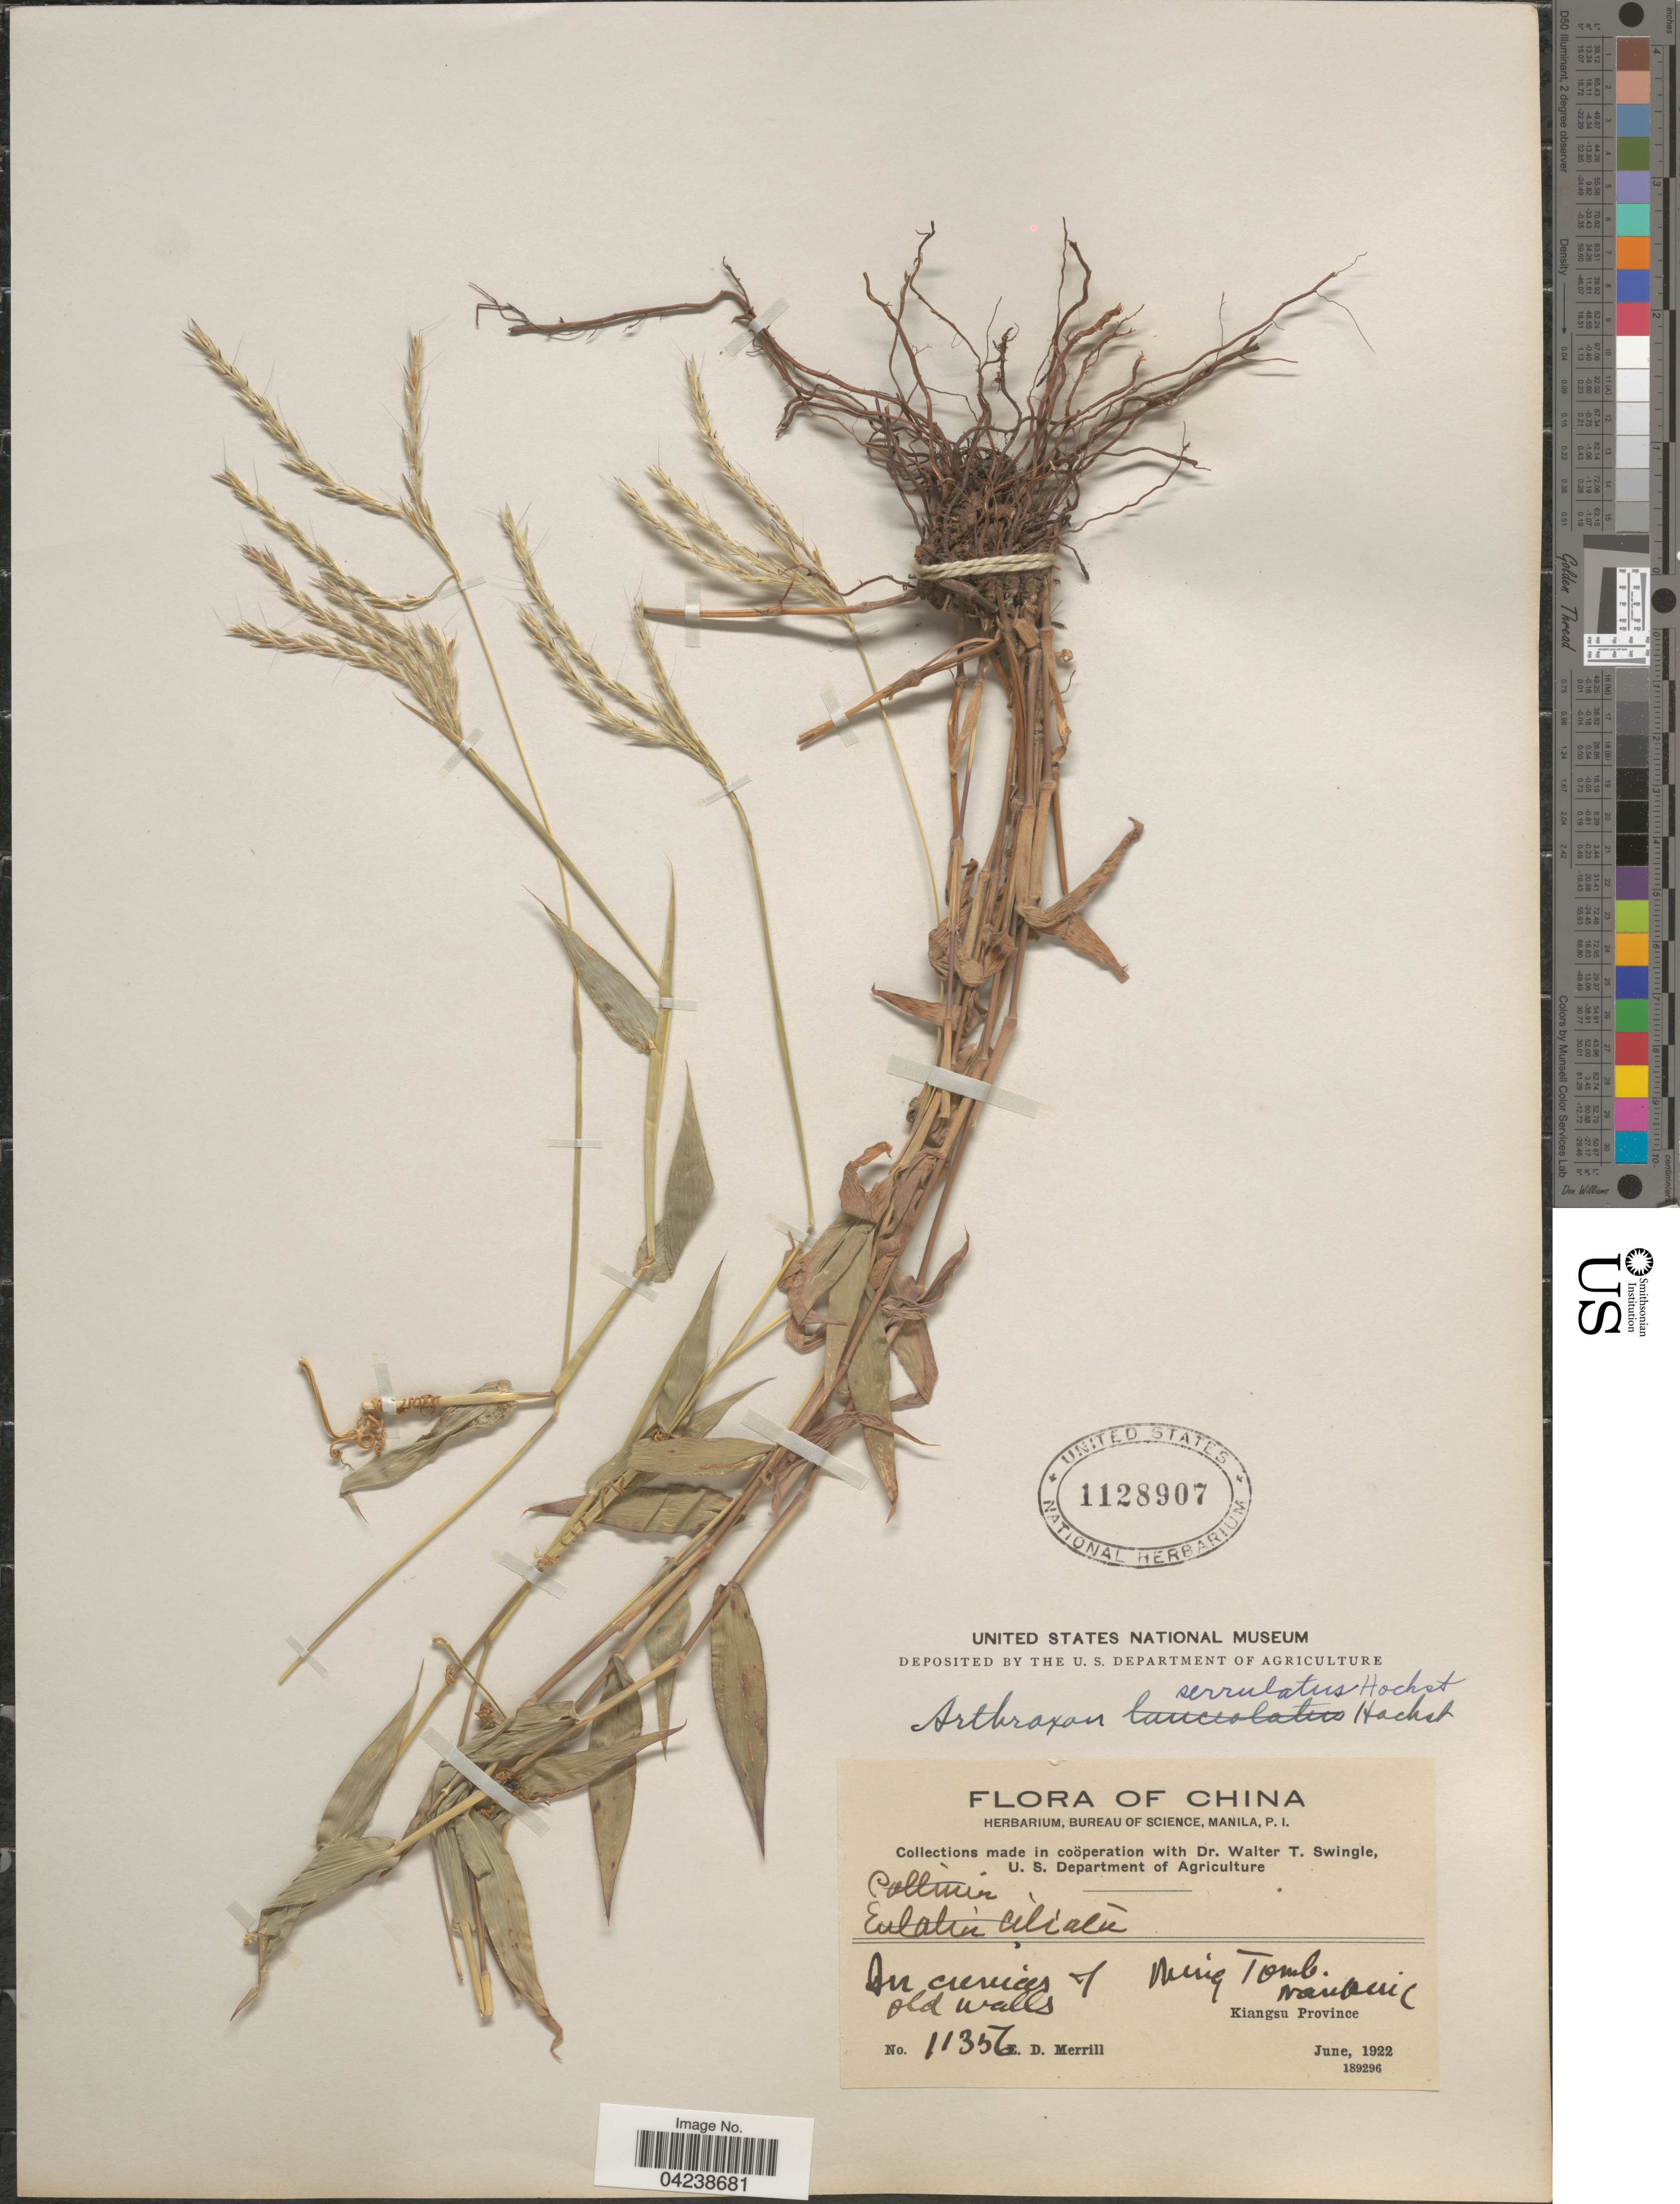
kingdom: Plantae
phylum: Tracheophyta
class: Liliopsida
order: Poales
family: Poaceae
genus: Arthraxon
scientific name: Arthraxon prionodes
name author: (Steud.) Dandy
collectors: E. D. Merrill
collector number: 11356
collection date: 1922-06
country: China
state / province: Jiangsu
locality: In crevices of Ming Tomb old walls. Nanonic [interpreted]. Kiangsu Province.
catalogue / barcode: US 1128907